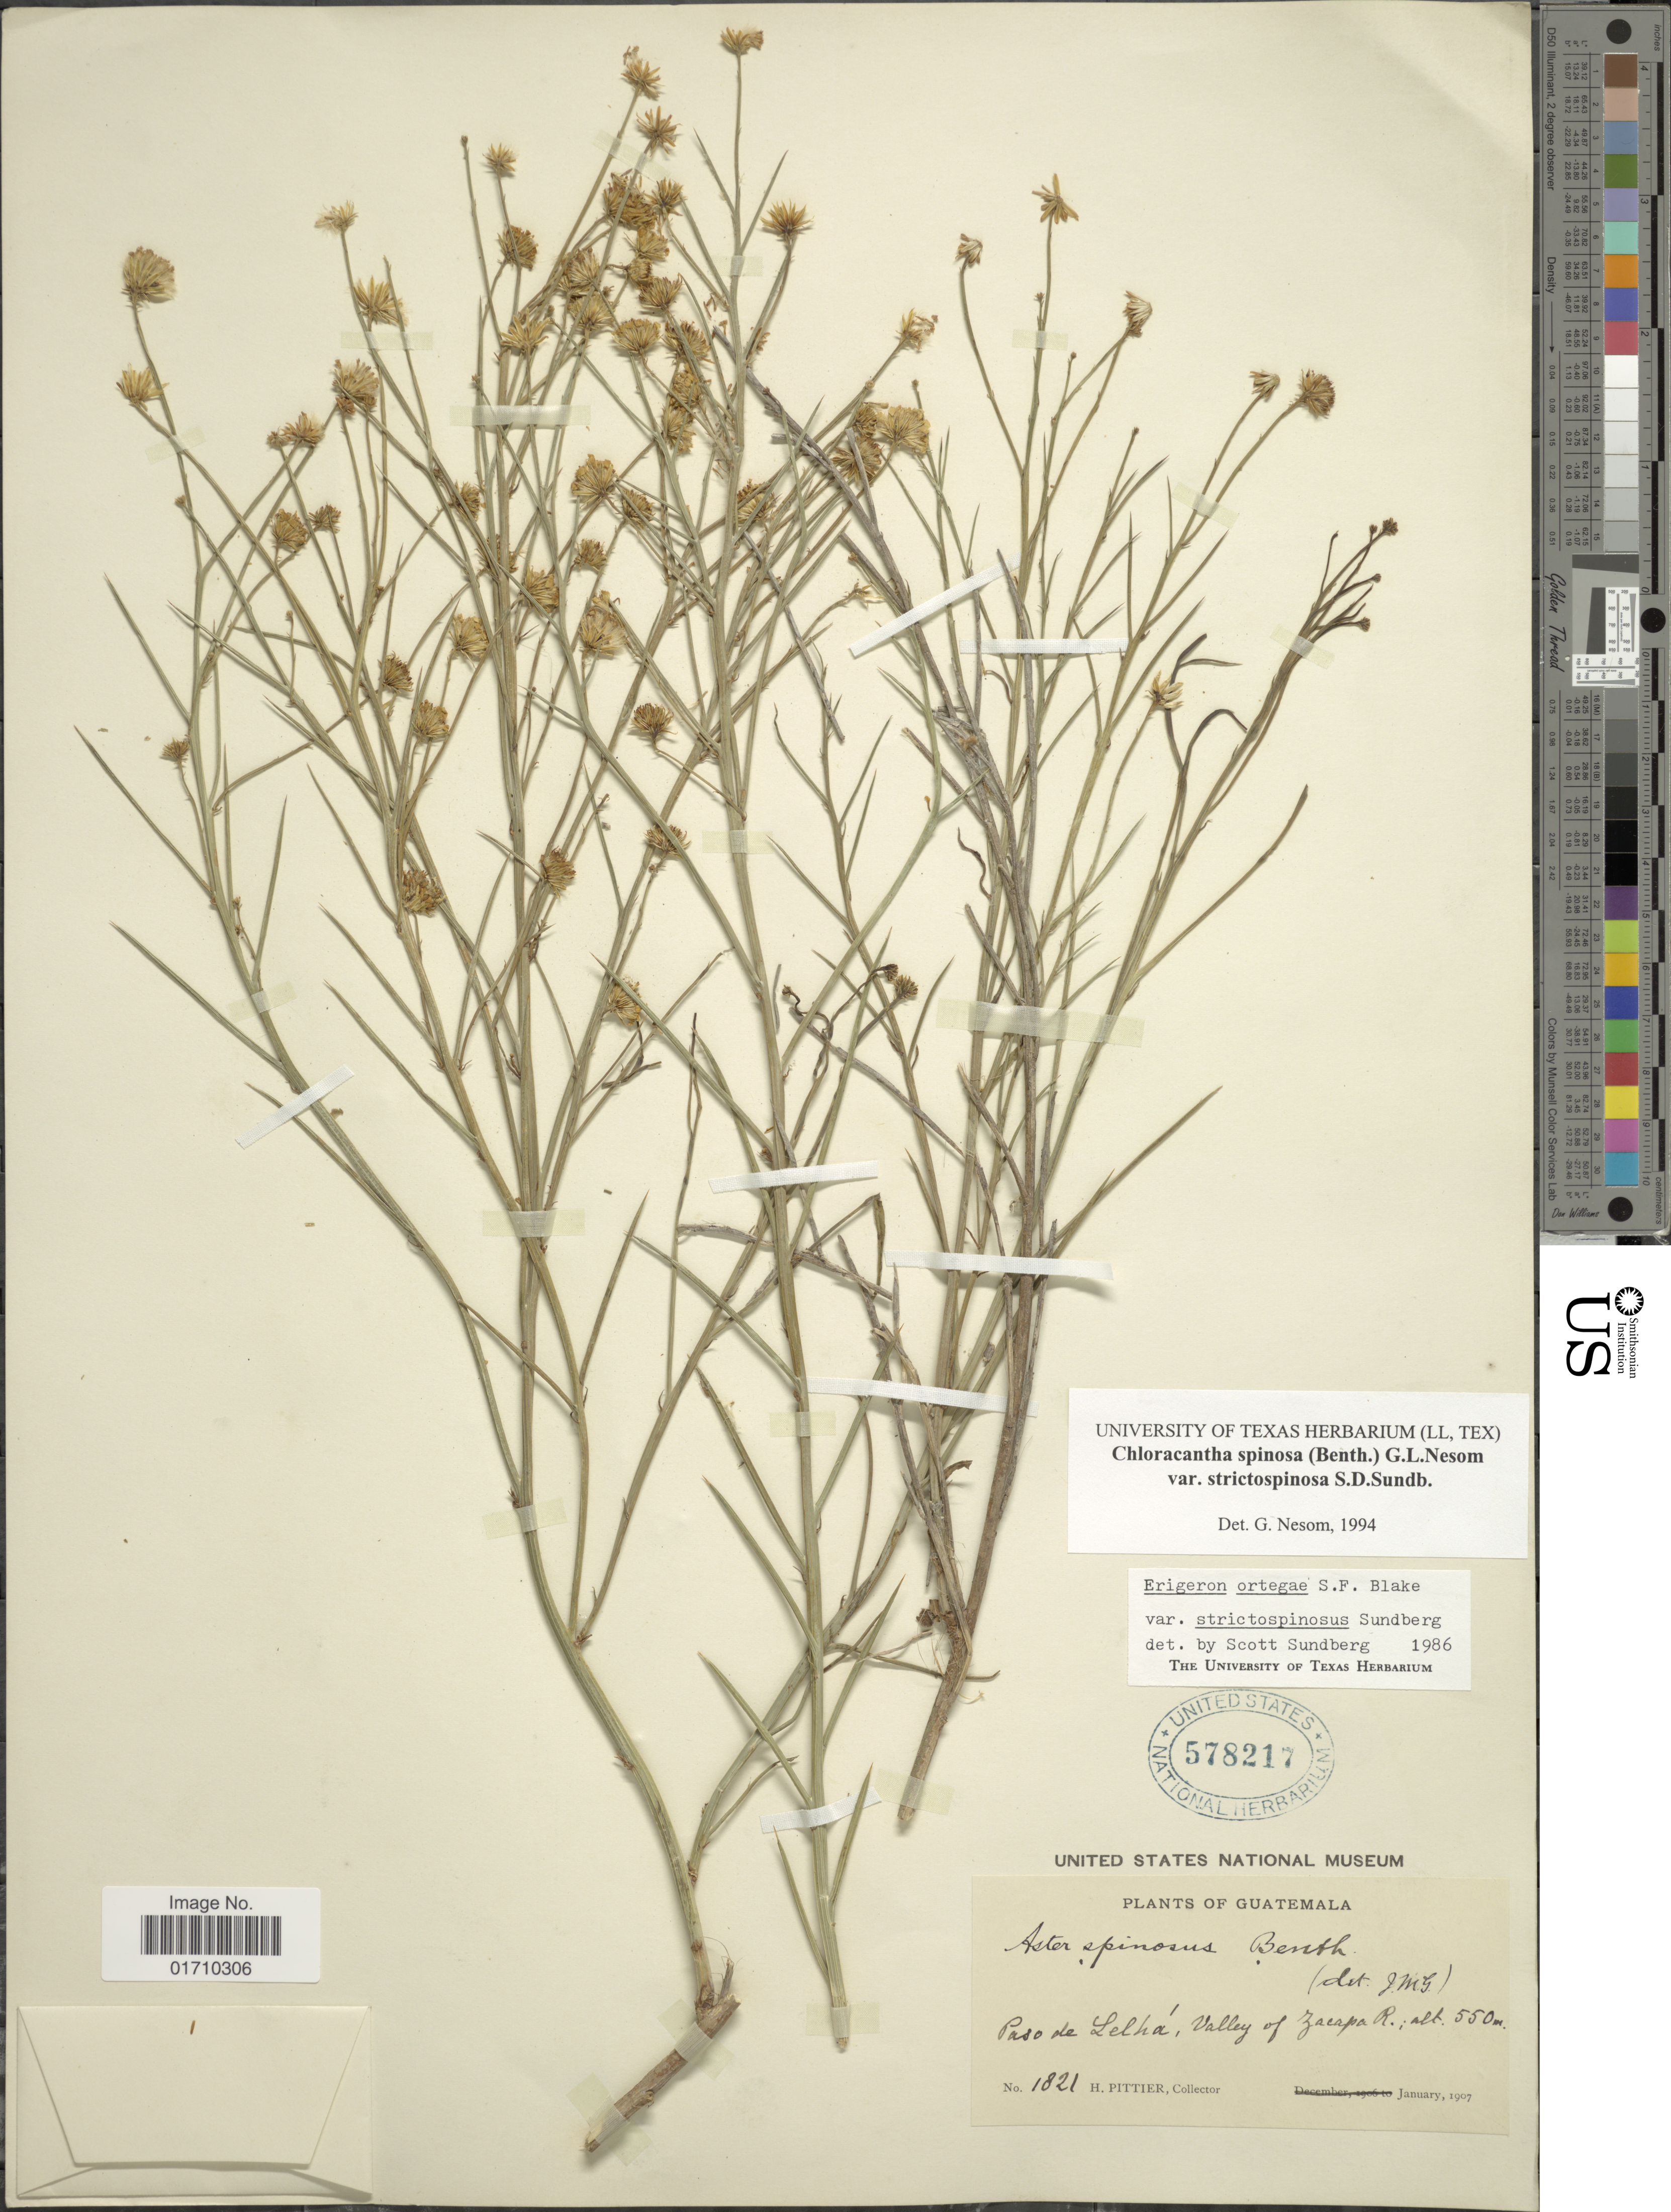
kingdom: Plantae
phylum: Tracheophyta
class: Magnoliopsida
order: Asterales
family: Asteraceae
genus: Chloracantha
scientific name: Chloracantha spinosa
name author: (Benth.) G.L. Nesom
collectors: H. F. Pittier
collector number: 1821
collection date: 1907-01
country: Guatemala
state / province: Zacapa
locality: Paso de Lelhá, Valley of Zacapa R.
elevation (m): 550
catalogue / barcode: US 578217